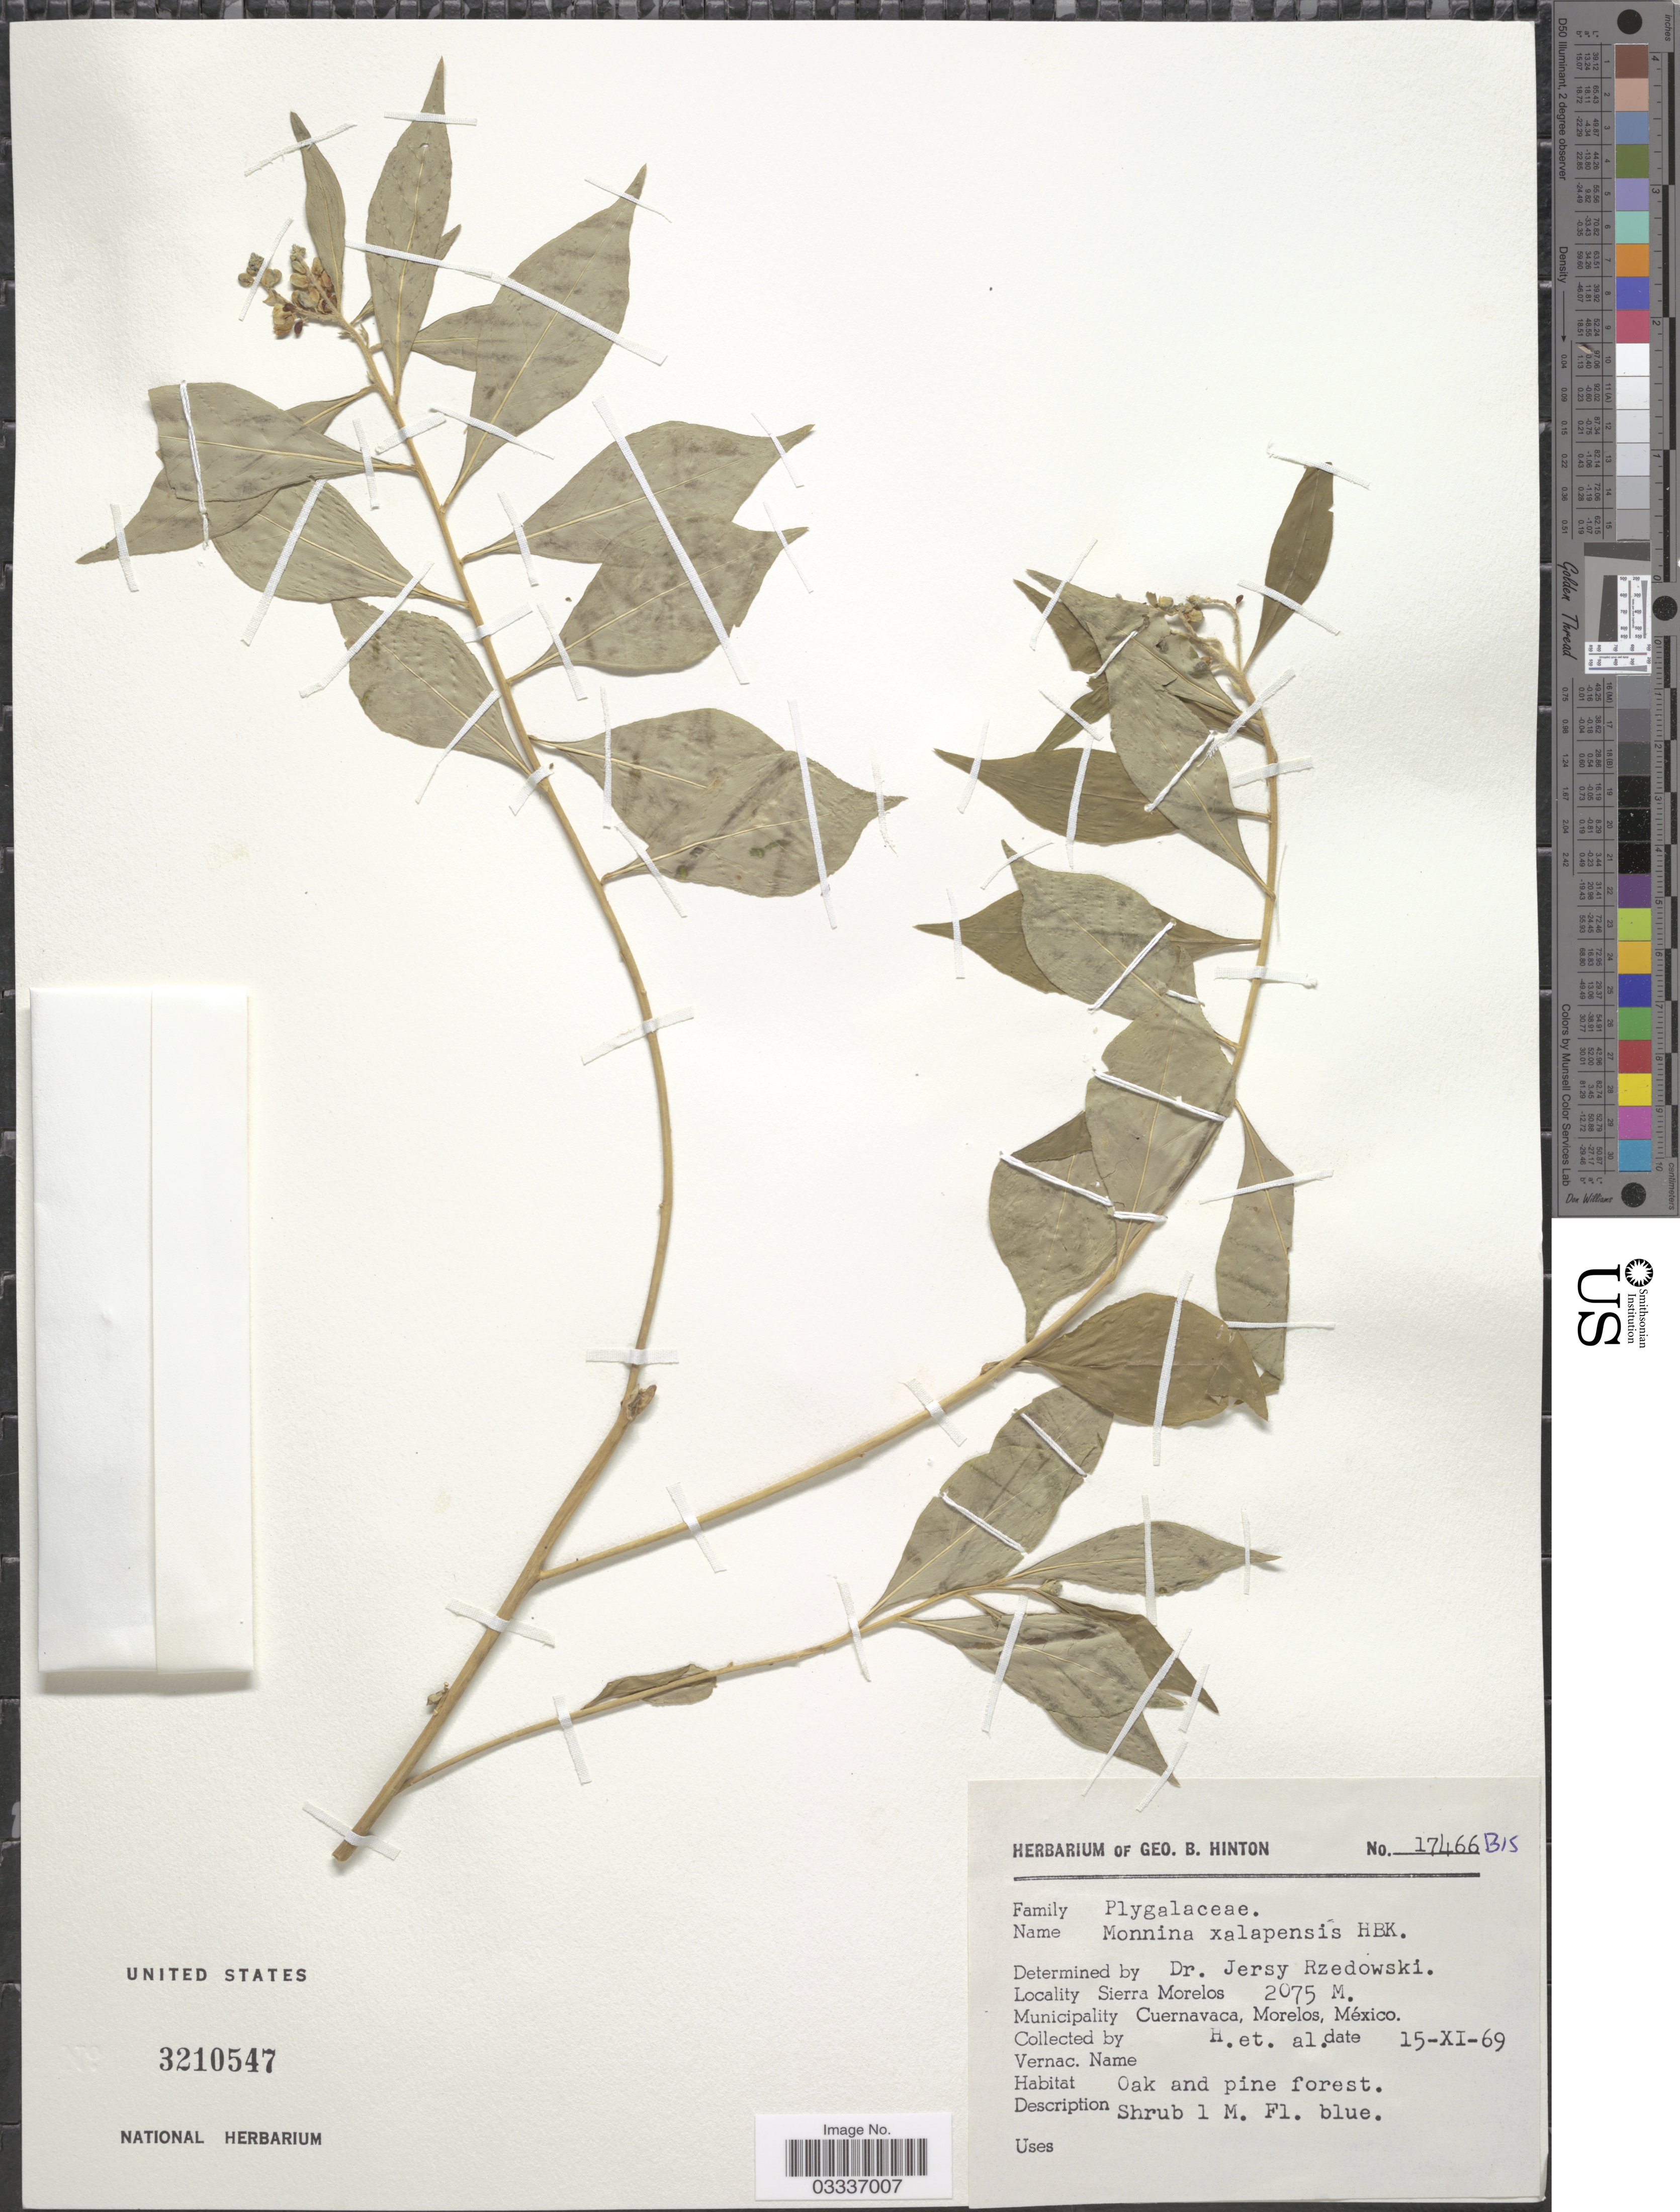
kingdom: Plantae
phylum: Tracheophyta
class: Magnoliopsida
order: Fabales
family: Polygalaceae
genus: Monnina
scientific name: Monnina xalapensis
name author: Kunth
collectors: G. B. Hinton & et al.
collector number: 17466Bis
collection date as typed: Transcribed d/m/y: 15/11/69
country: Mexico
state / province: Morelos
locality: Sierra Morelos. Municipality Cuernavaca.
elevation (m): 2075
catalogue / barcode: US 3210547